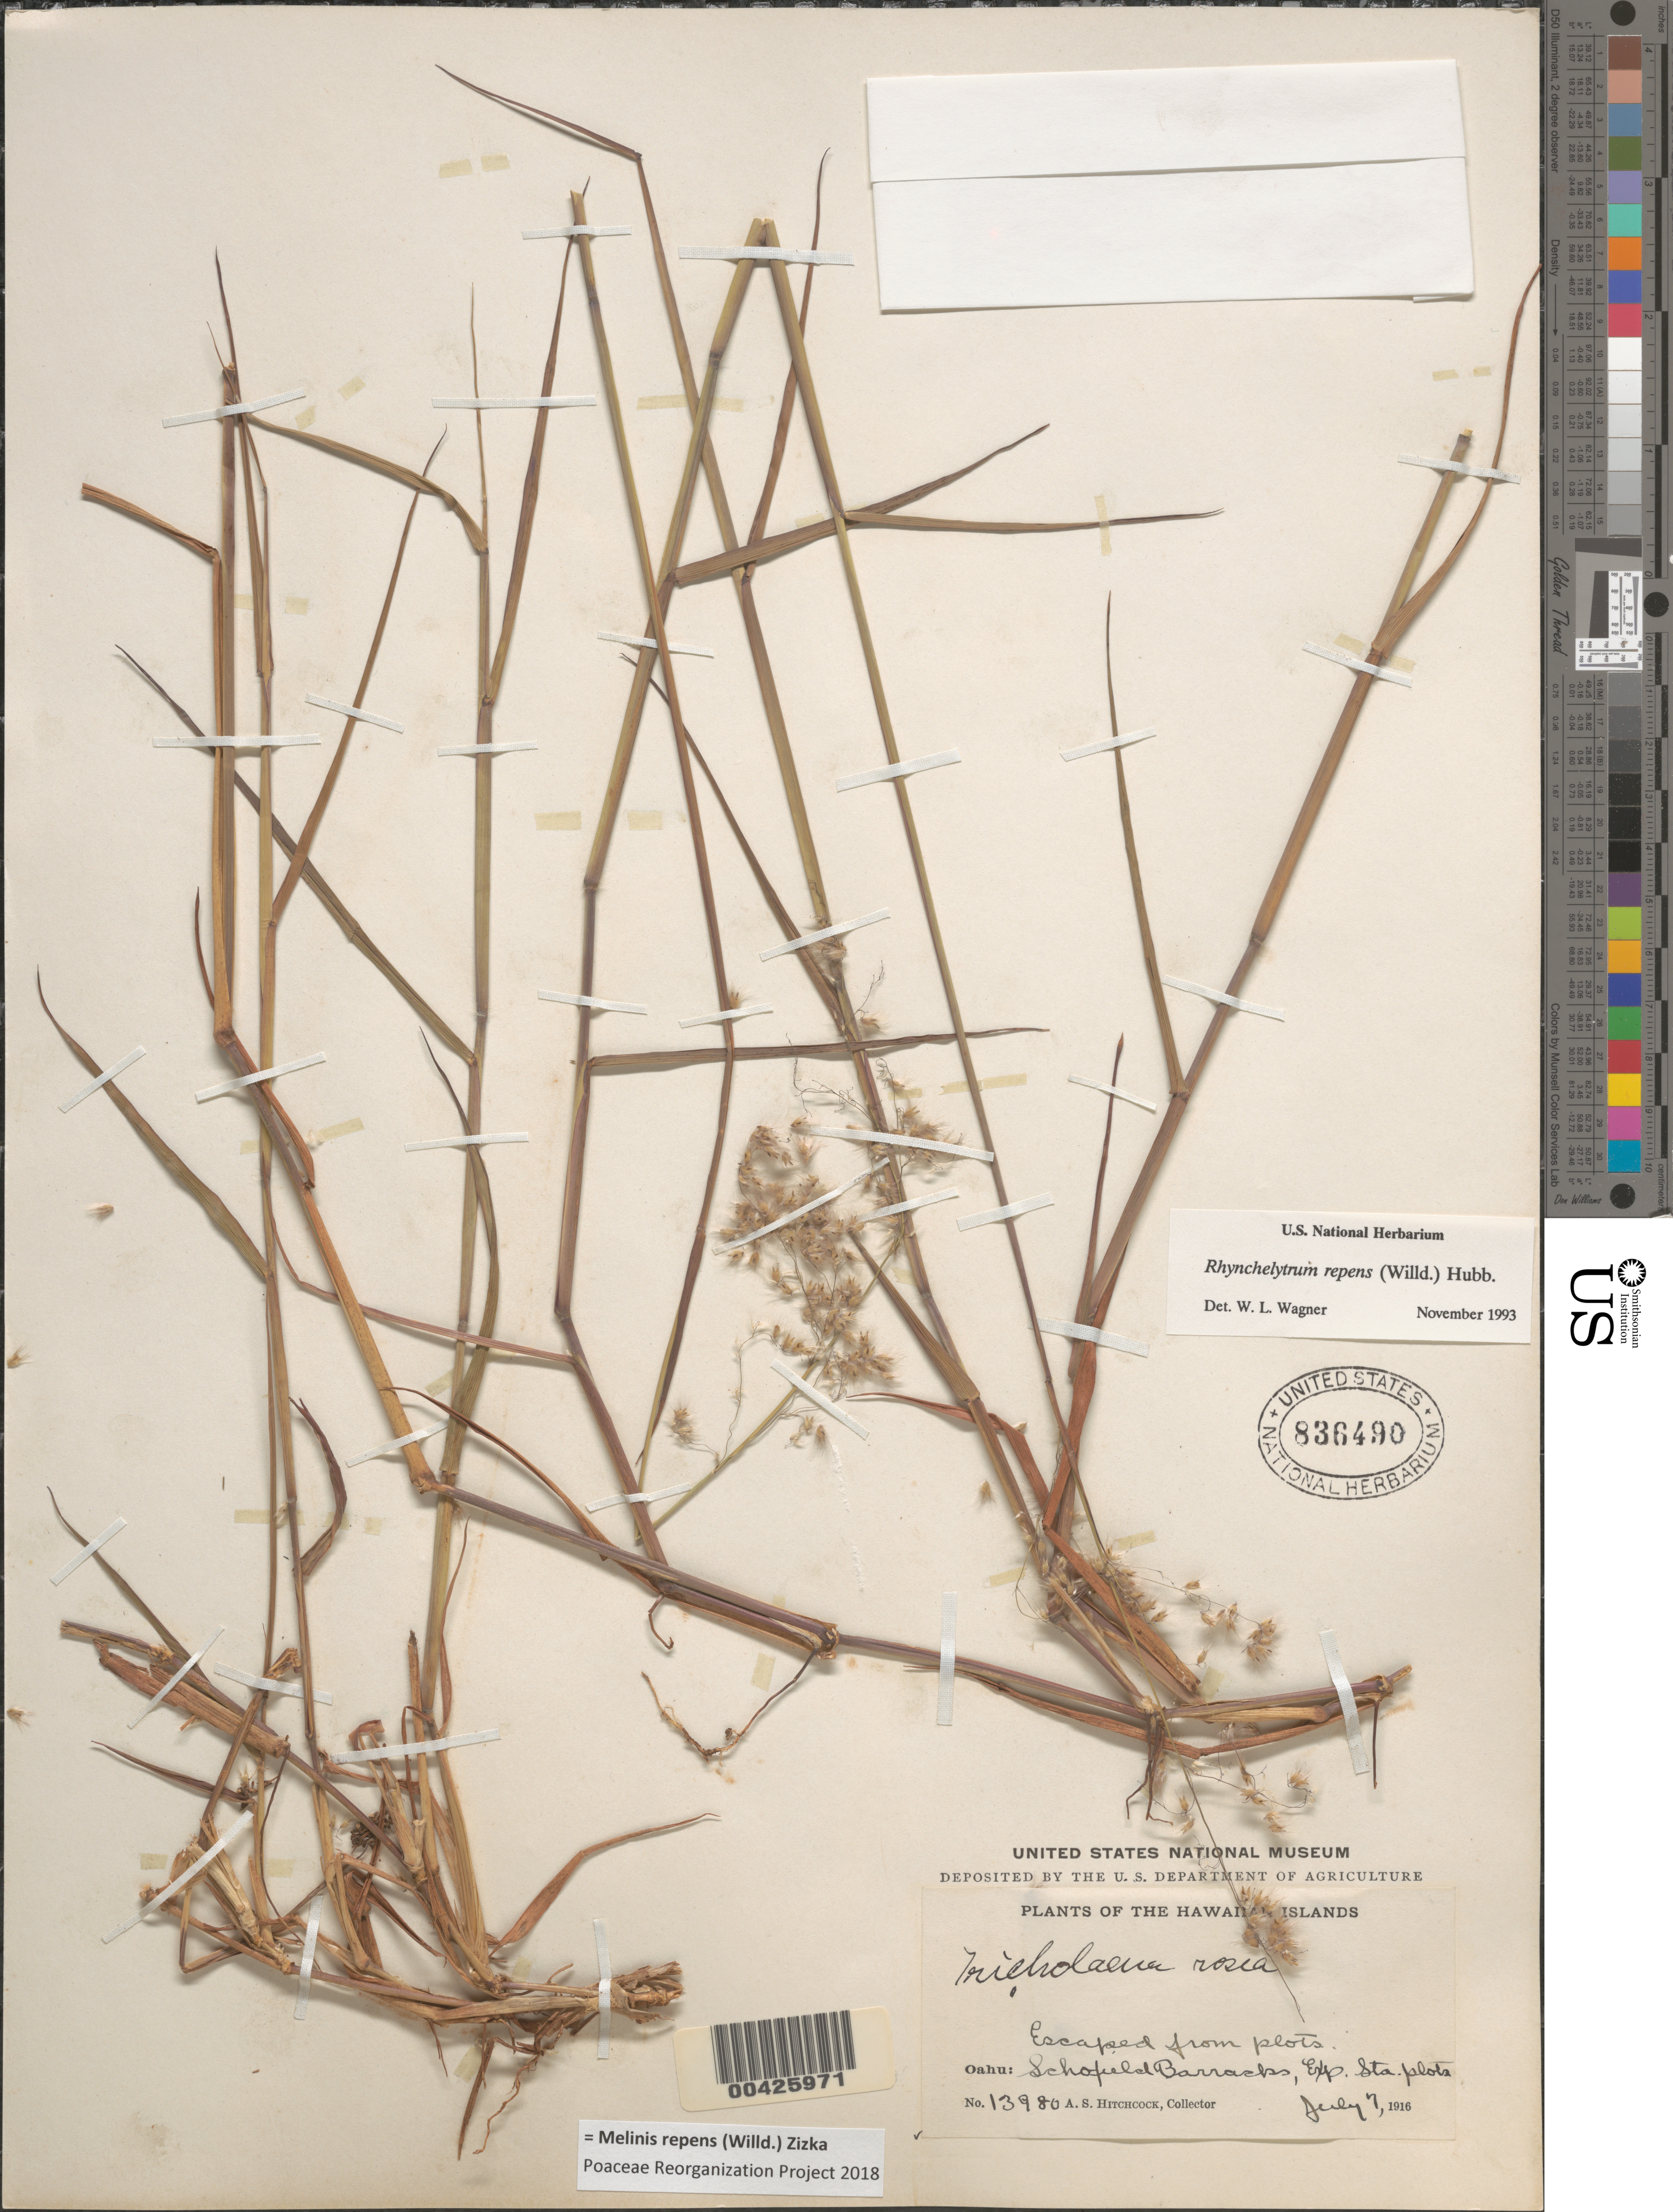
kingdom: Plantae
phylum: Tracheophyta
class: Liliopsida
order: Poales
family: Poaceae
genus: Melinis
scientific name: Melinis repens subsp. repens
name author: (Willd.) Zizka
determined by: Faccenda, K.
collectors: A. S. Hitchcock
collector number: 13980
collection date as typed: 7 Jul 1916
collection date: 1916-07-07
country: United States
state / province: Hawaii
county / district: Honolulu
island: Oahu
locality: Schofield Barracks, Exp. Sta. Plots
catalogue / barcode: US 836490